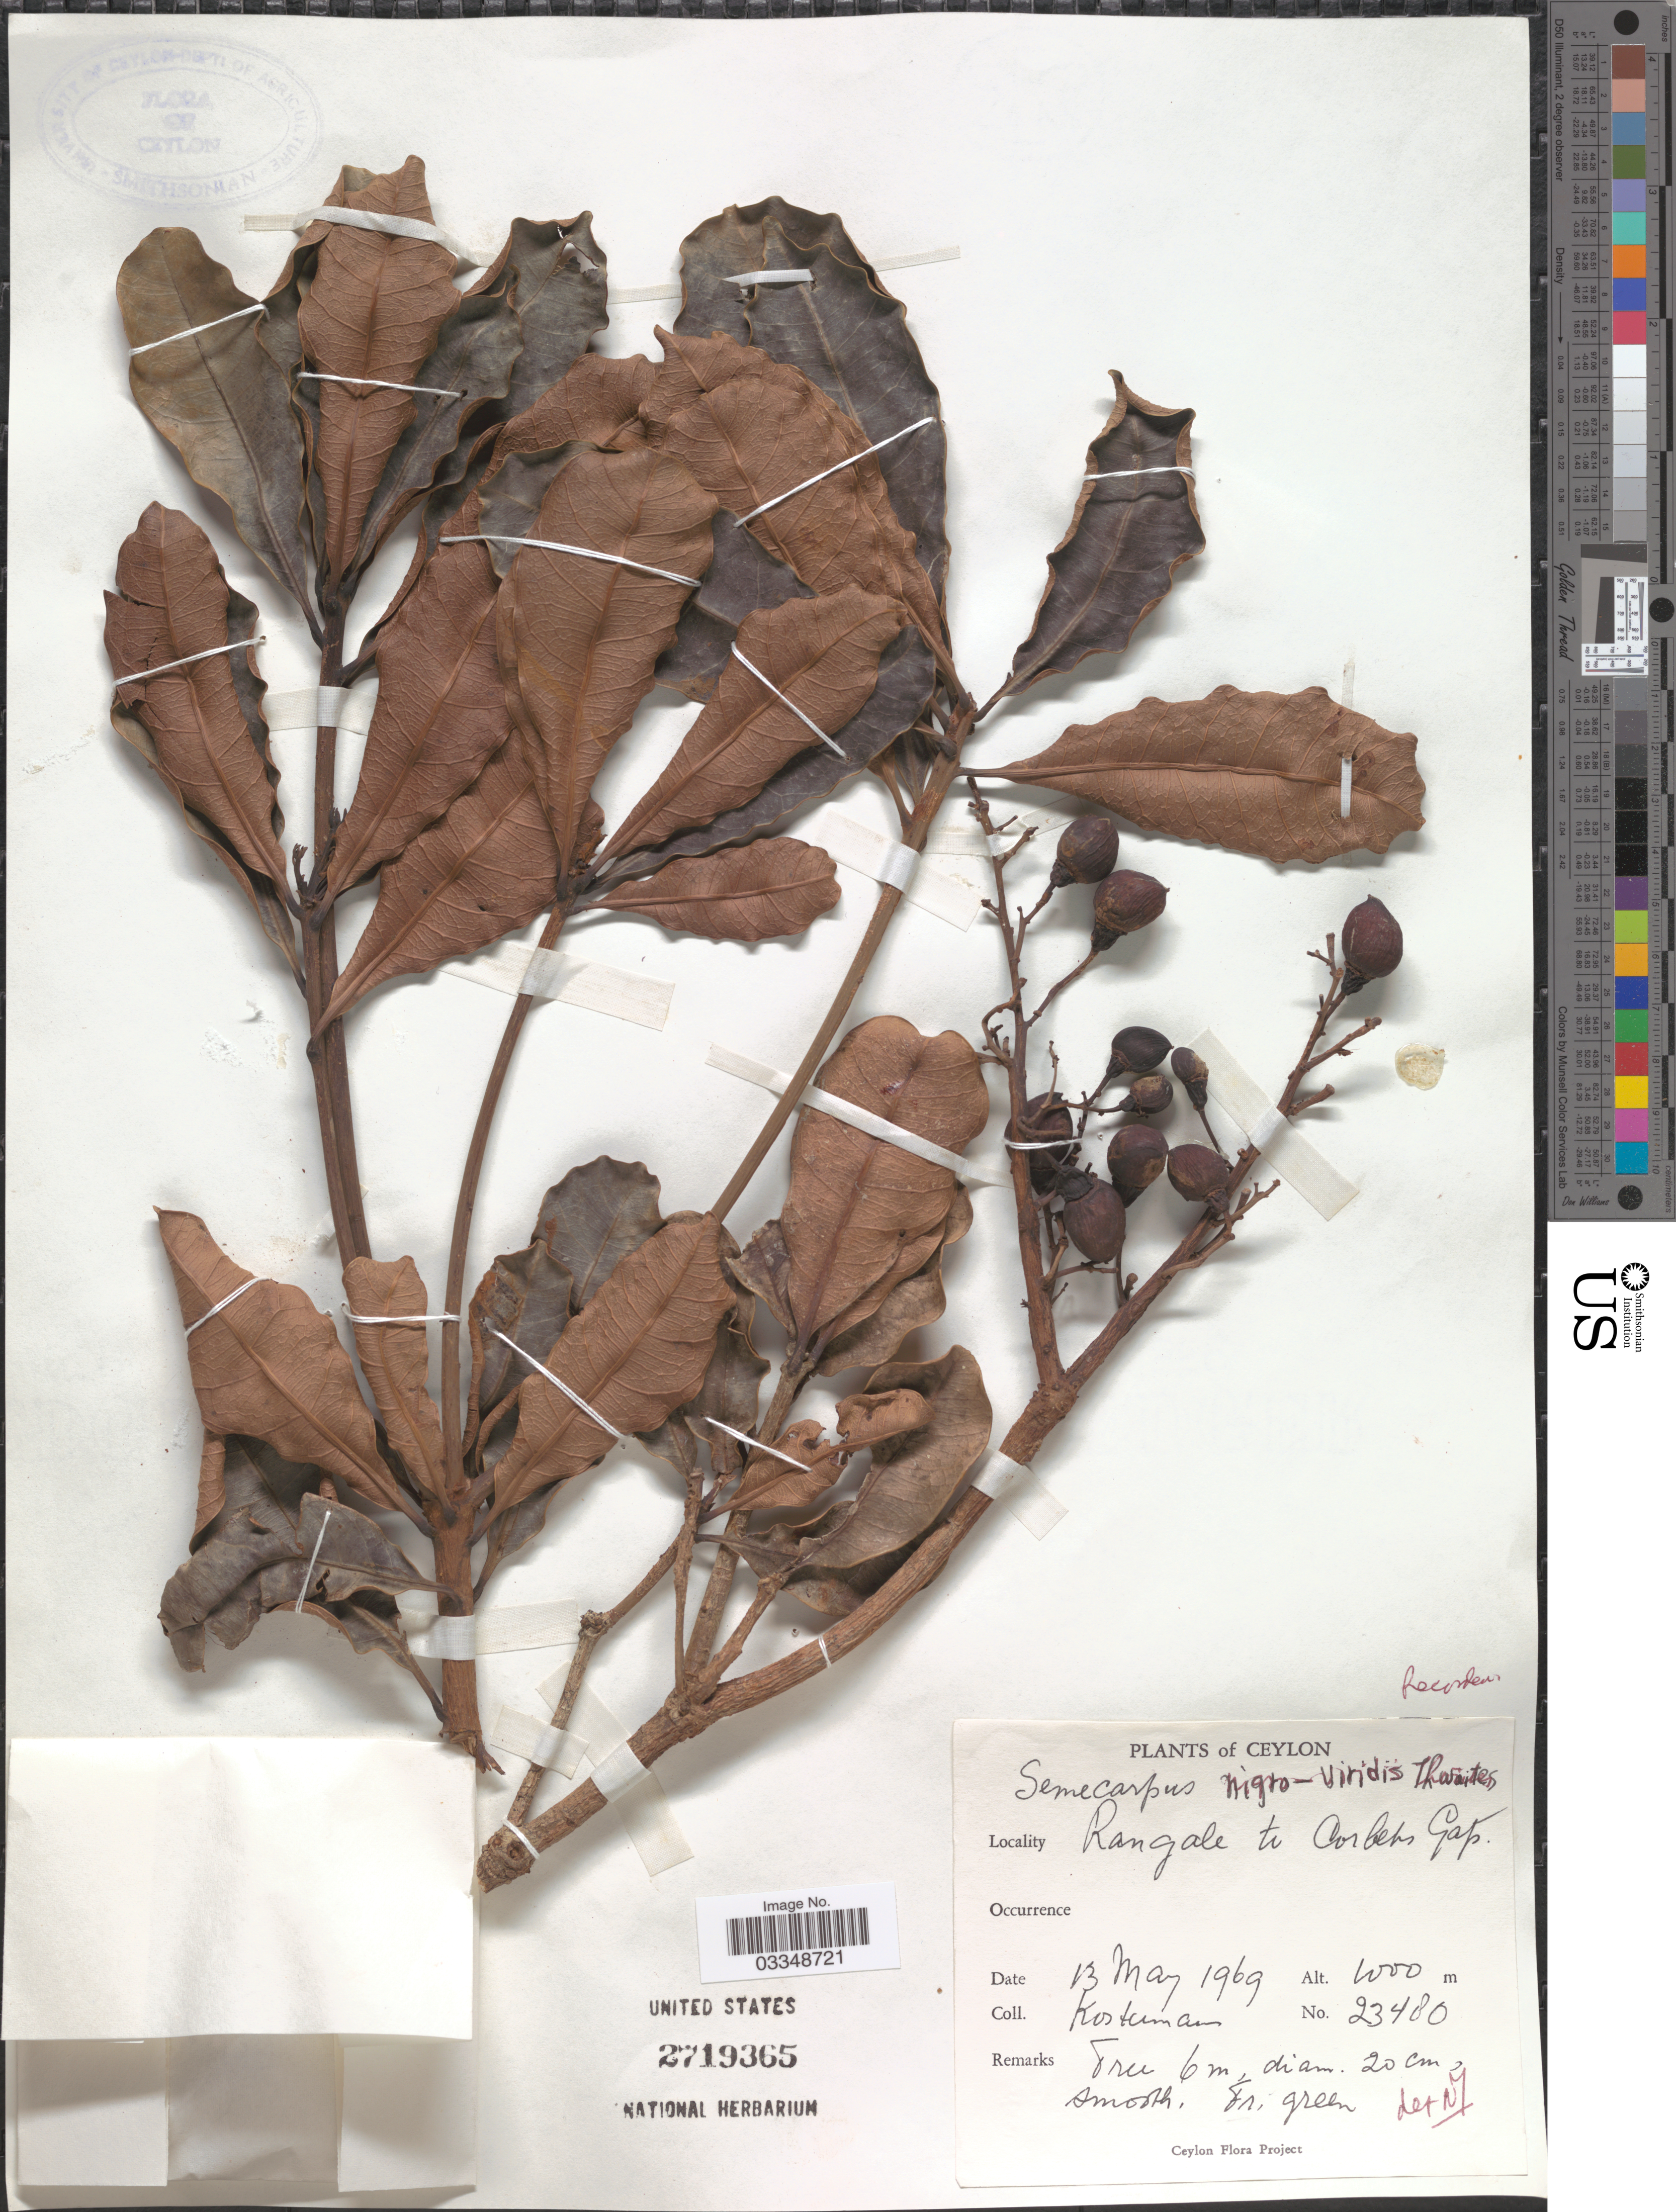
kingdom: Plantae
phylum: Tracheophyta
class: Magnoliopsida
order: Sapindales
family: Anacardiaceae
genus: Semecarpus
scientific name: Semecarpus nigroviridis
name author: Thwaites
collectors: Kostermans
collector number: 23480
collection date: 1969-05-13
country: Sri Lanka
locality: Ceylon. Rangale to Corbets Gap.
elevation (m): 1000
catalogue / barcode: US 2719365